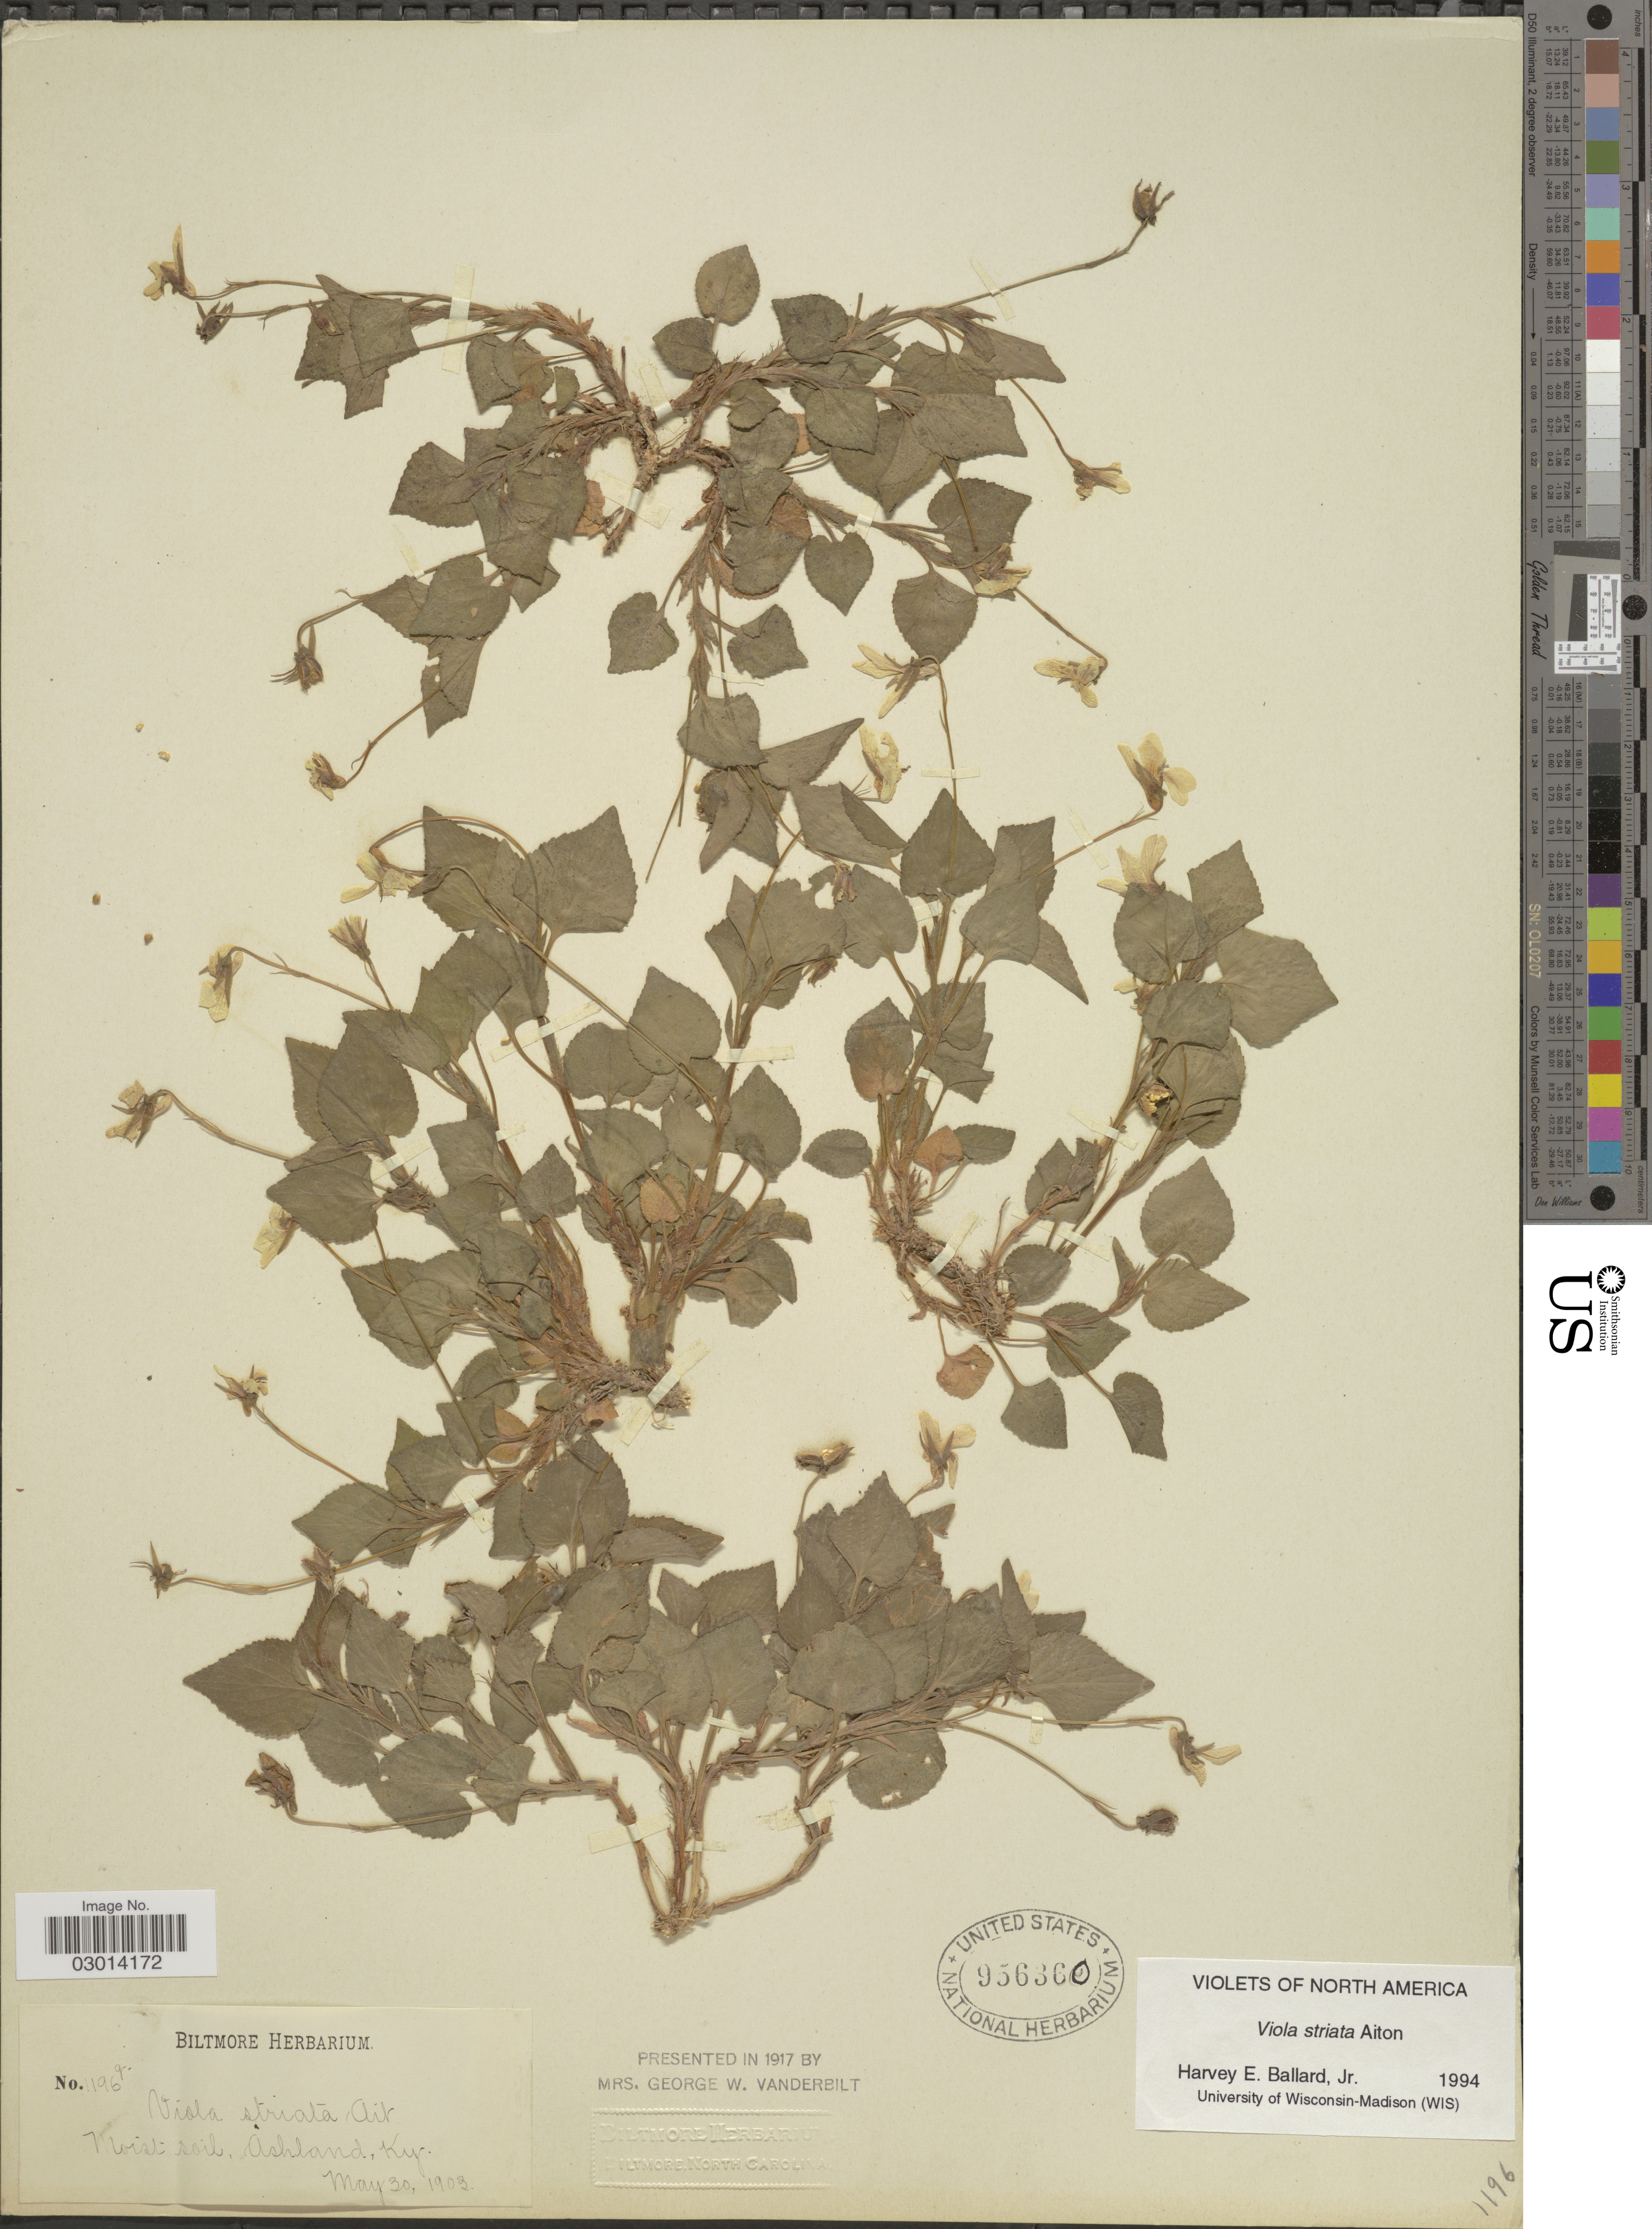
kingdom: Plantae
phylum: Tracheophyta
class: Magnoliopsida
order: Malpighiales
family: Violaceae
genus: Viola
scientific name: Viola rostrata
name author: Pursh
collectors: ex herb. Biltmore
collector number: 1196g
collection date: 1903-05-30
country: United States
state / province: Kentucky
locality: Ashland, Ky.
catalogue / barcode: US 956360